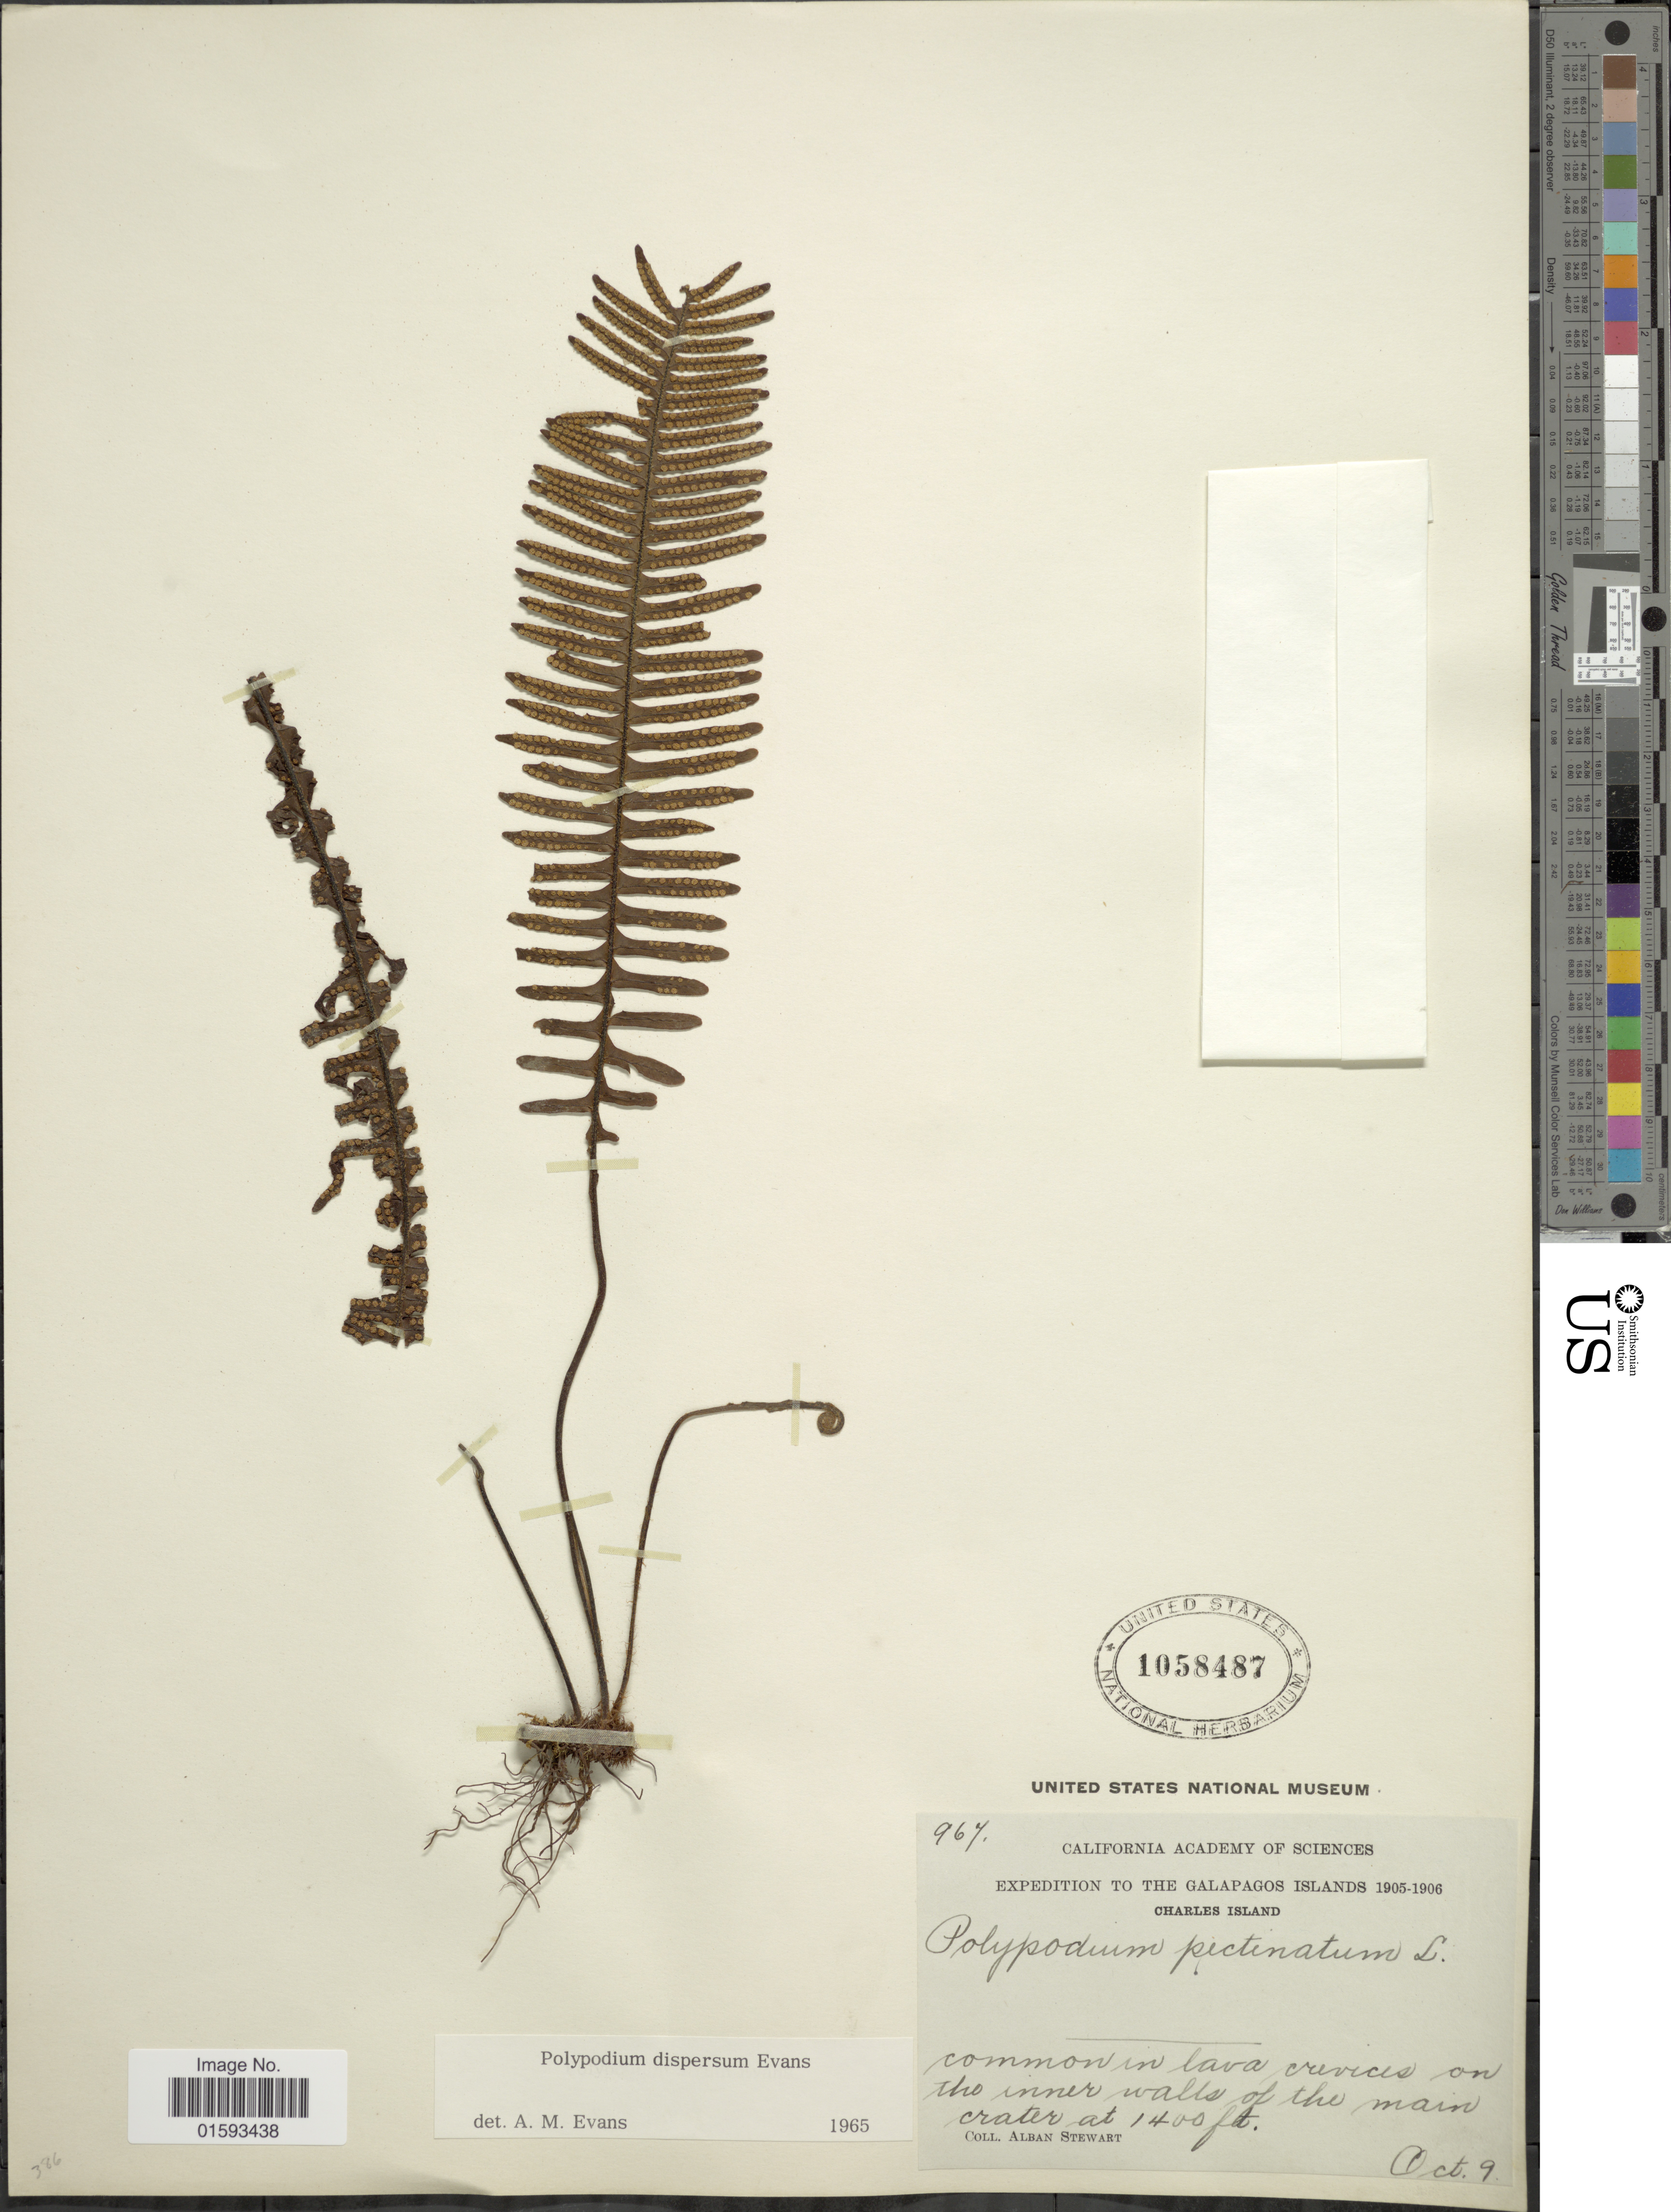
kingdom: Plantae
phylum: Tracheophyta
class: Polypodiopsida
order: Polypodiales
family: Polypodiaceae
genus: Pecluma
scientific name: Pecluma dispersa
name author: (A.M. Evans) M.G. Price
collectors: A. Stewart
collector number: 967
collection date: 1905-10-09/1906-10-09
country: Ecuador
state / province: Colón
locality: Galapagos Islands, Charles Island, Common in lava crevices on the inner walls of the main crater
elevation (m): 427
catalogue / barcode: US 1058487